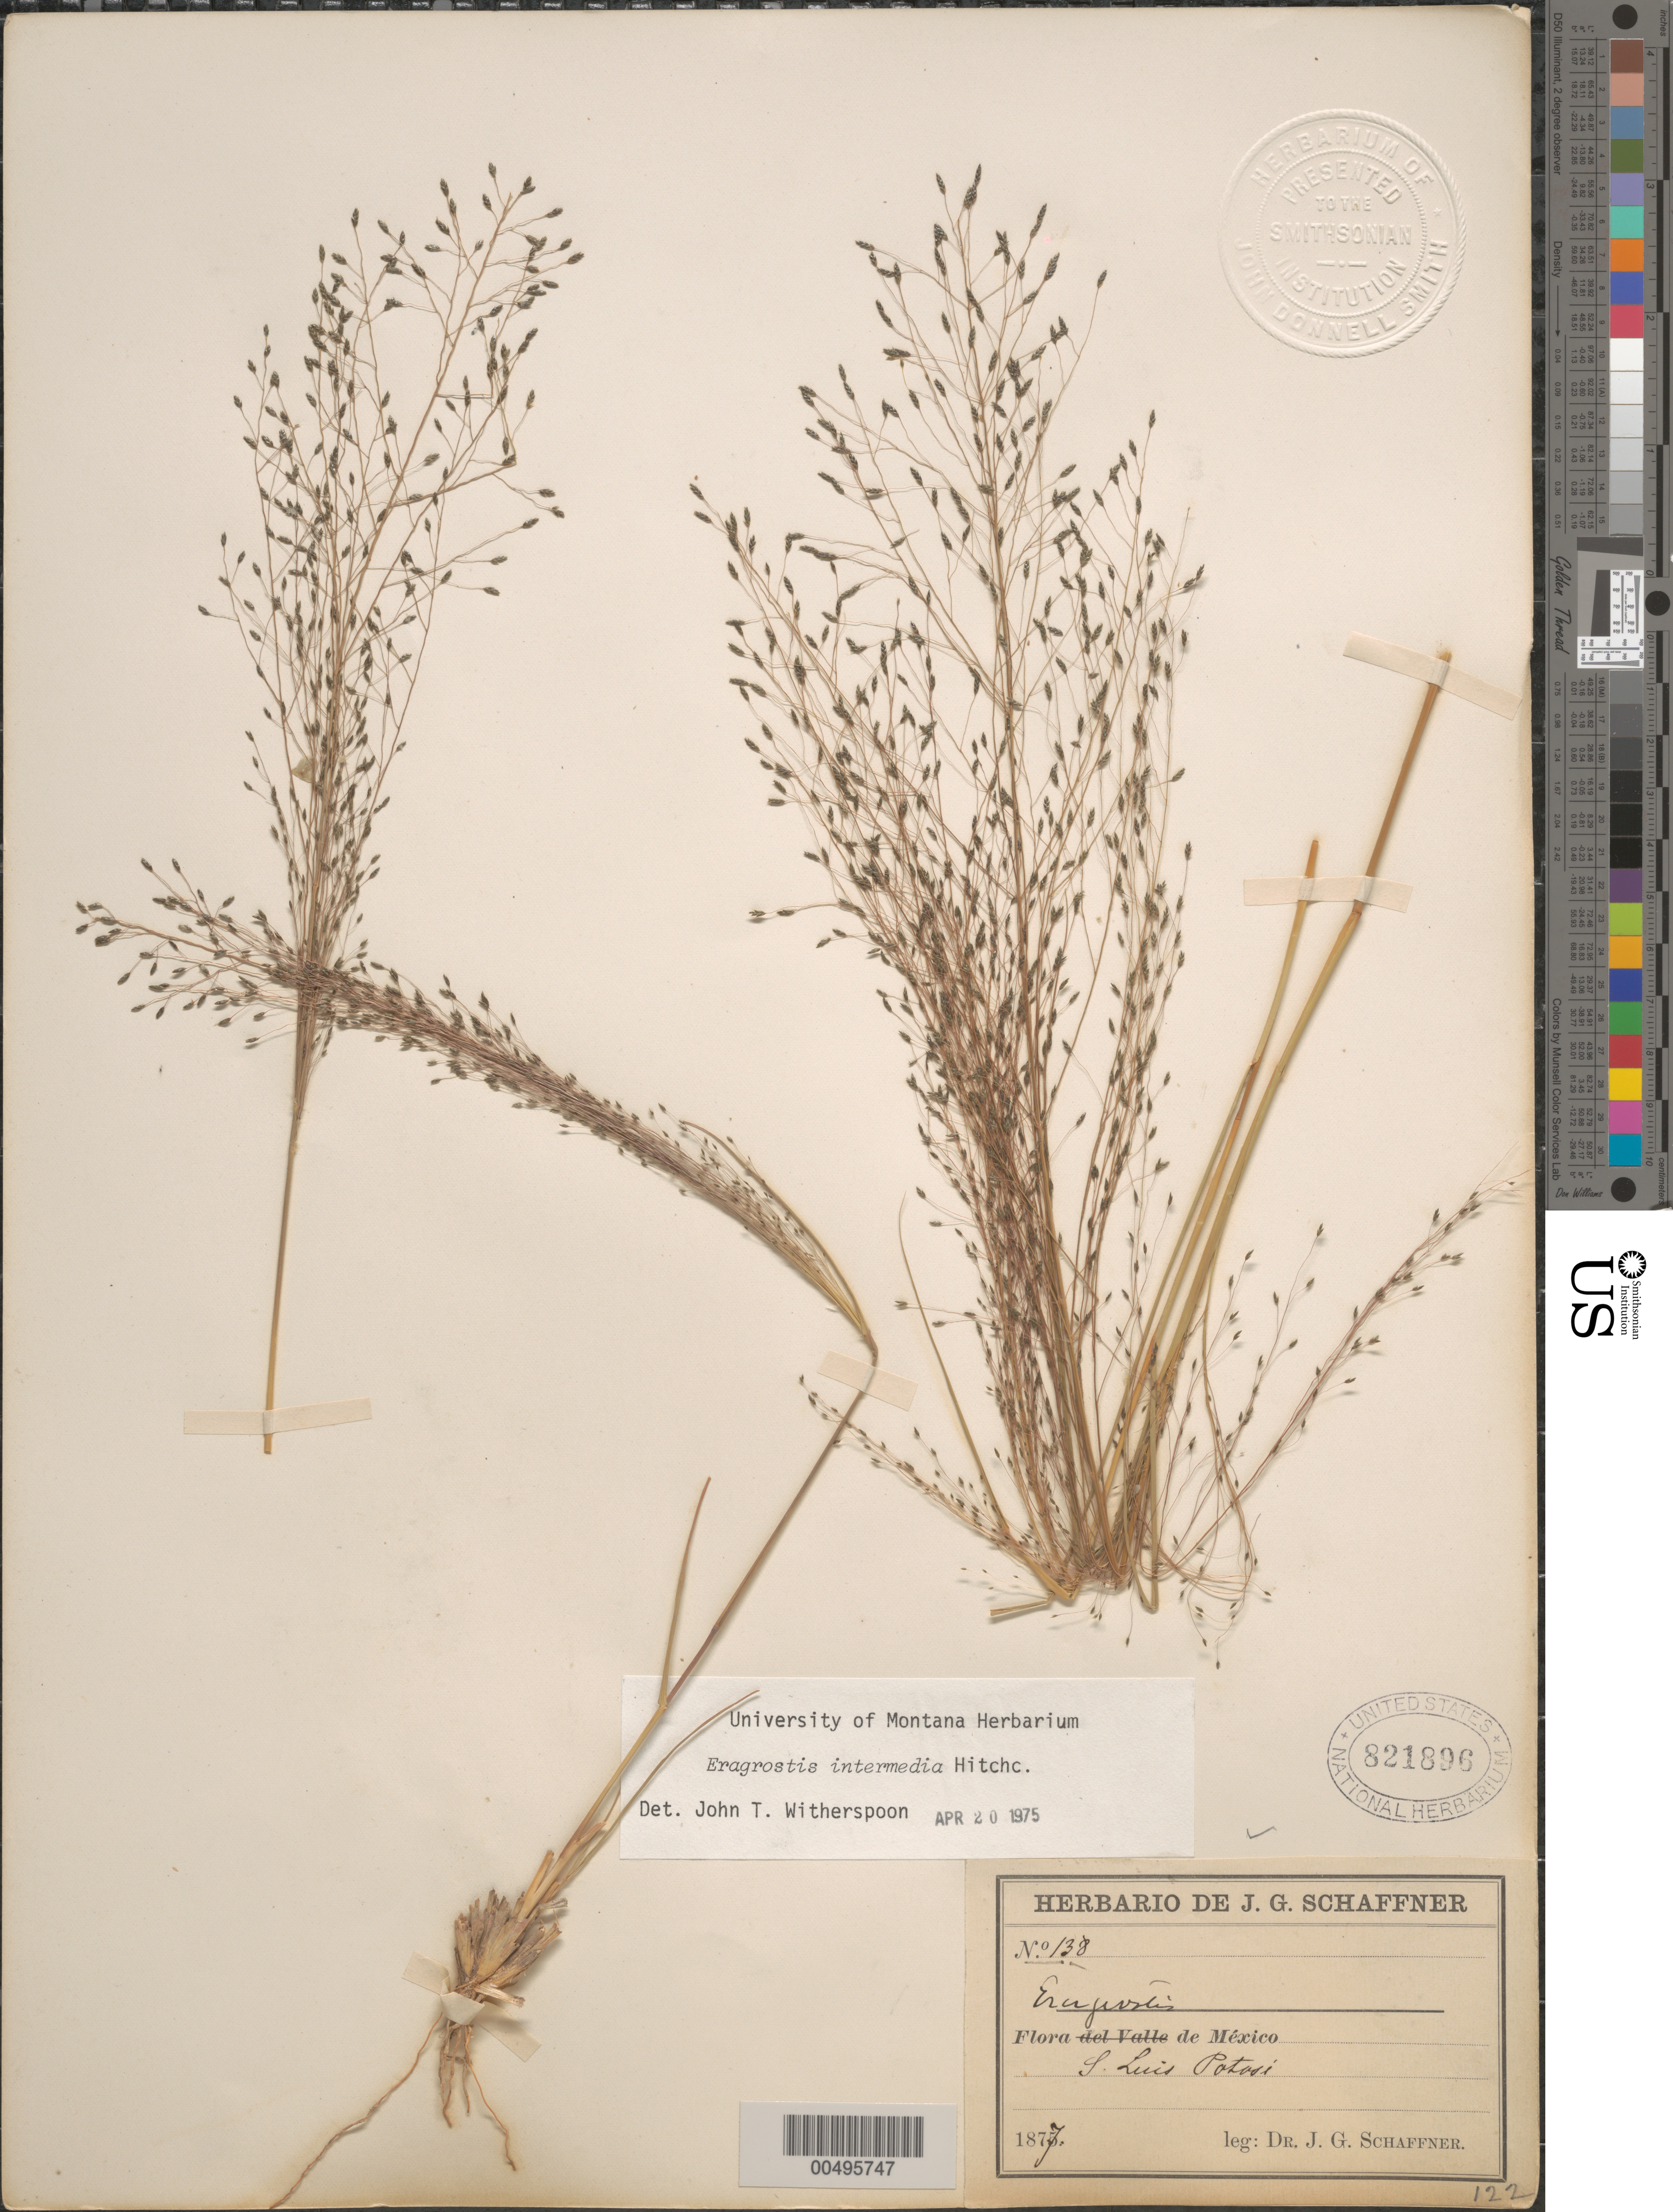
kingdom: Plantae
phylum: Tracheophyta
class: Liliopsida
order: Poales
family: Poaceae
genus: Eragrostis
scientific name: Eragrostis intermedia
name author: Hitchc.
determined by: Witherspoon, John T.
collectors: J. G. Schaffner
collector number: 138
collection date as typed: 1877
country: Mexico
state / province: San Luis Potosi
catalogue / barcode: US 821896